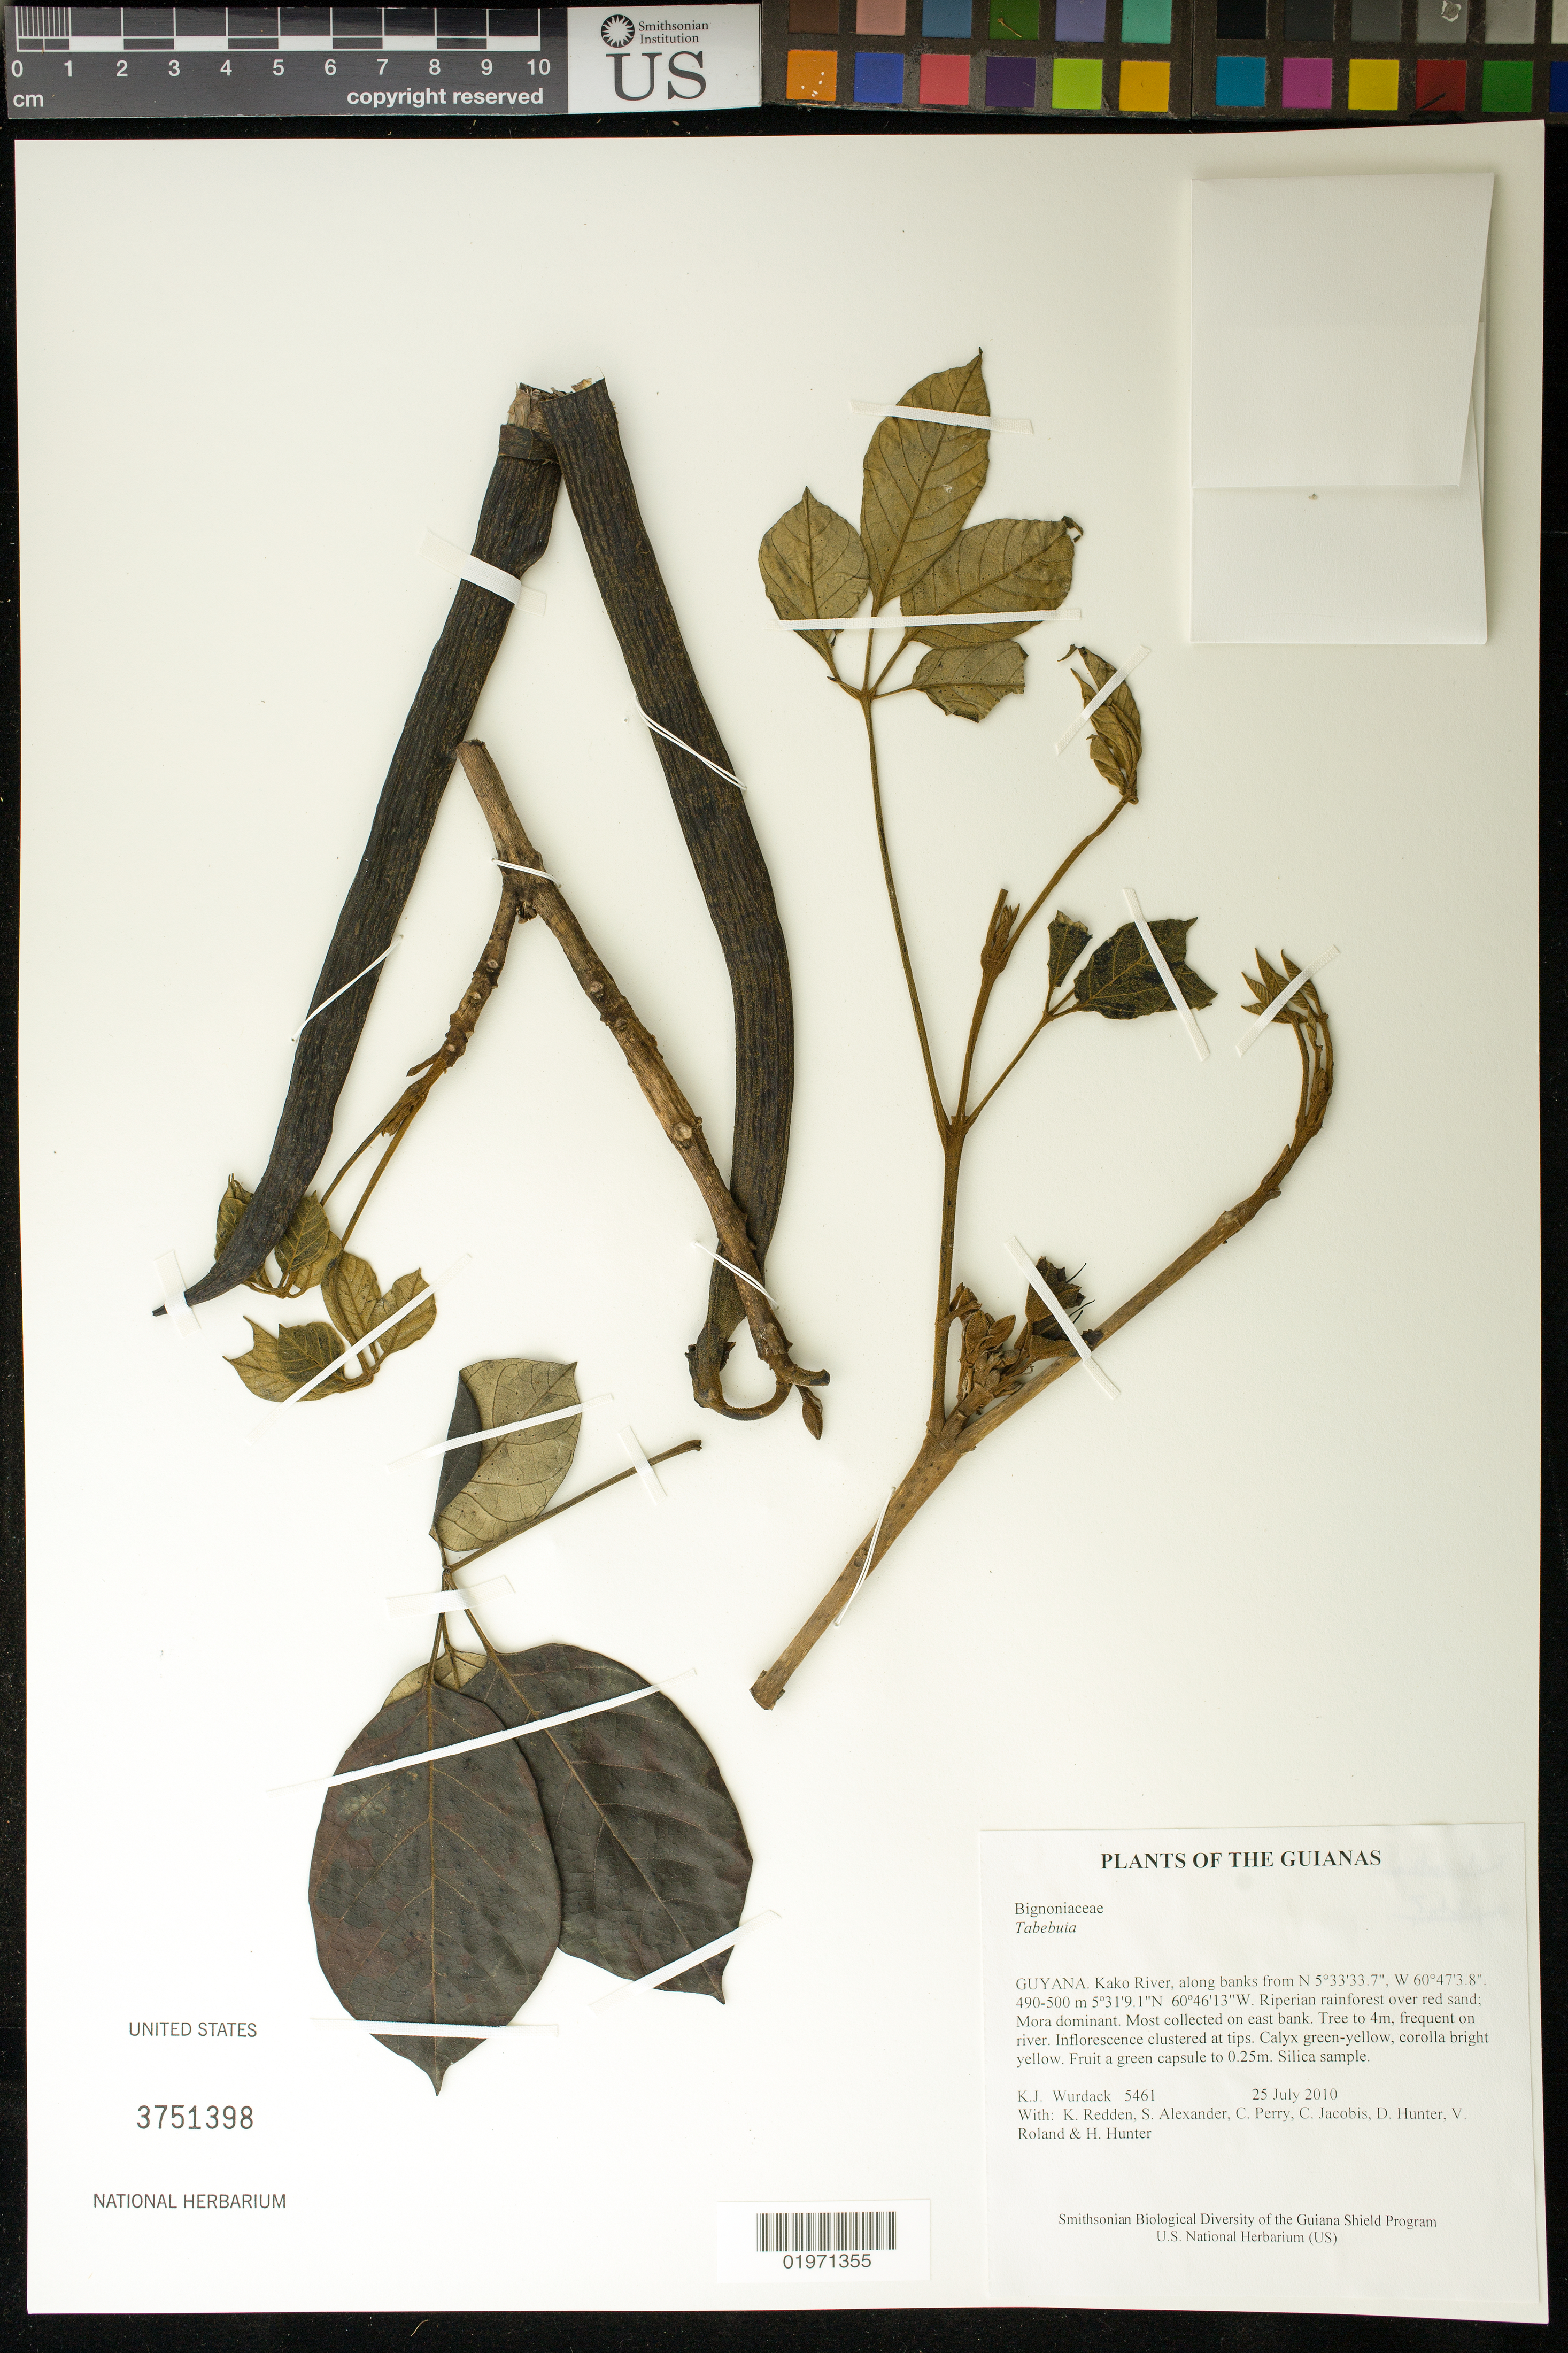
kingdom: Plantae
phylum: Tracheophyta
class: Magnoliopsida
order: Lamiales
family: Bignoniaceae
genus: Tabebuia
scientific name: Tabebuia subtilis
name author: Sprague & Sandwith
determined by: Alexander, S. N.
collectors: K. Wurdack, K. M. Redden, S. N. Alexander, C. Perry, C. Jacobis, D. Hunter, V. Roland & H. Hunter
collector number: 5461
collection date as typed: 25 July 2010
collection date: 2010-07-25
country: Guyana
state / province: Cuyuni-Mazaruni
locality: Kako River, along banks from N 5°33'33.7", W 60°47'3.8"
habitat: Riperian rainforest over red sand; Mora dominant. Most collected on east bank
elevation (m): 490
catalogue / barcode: US 3751398